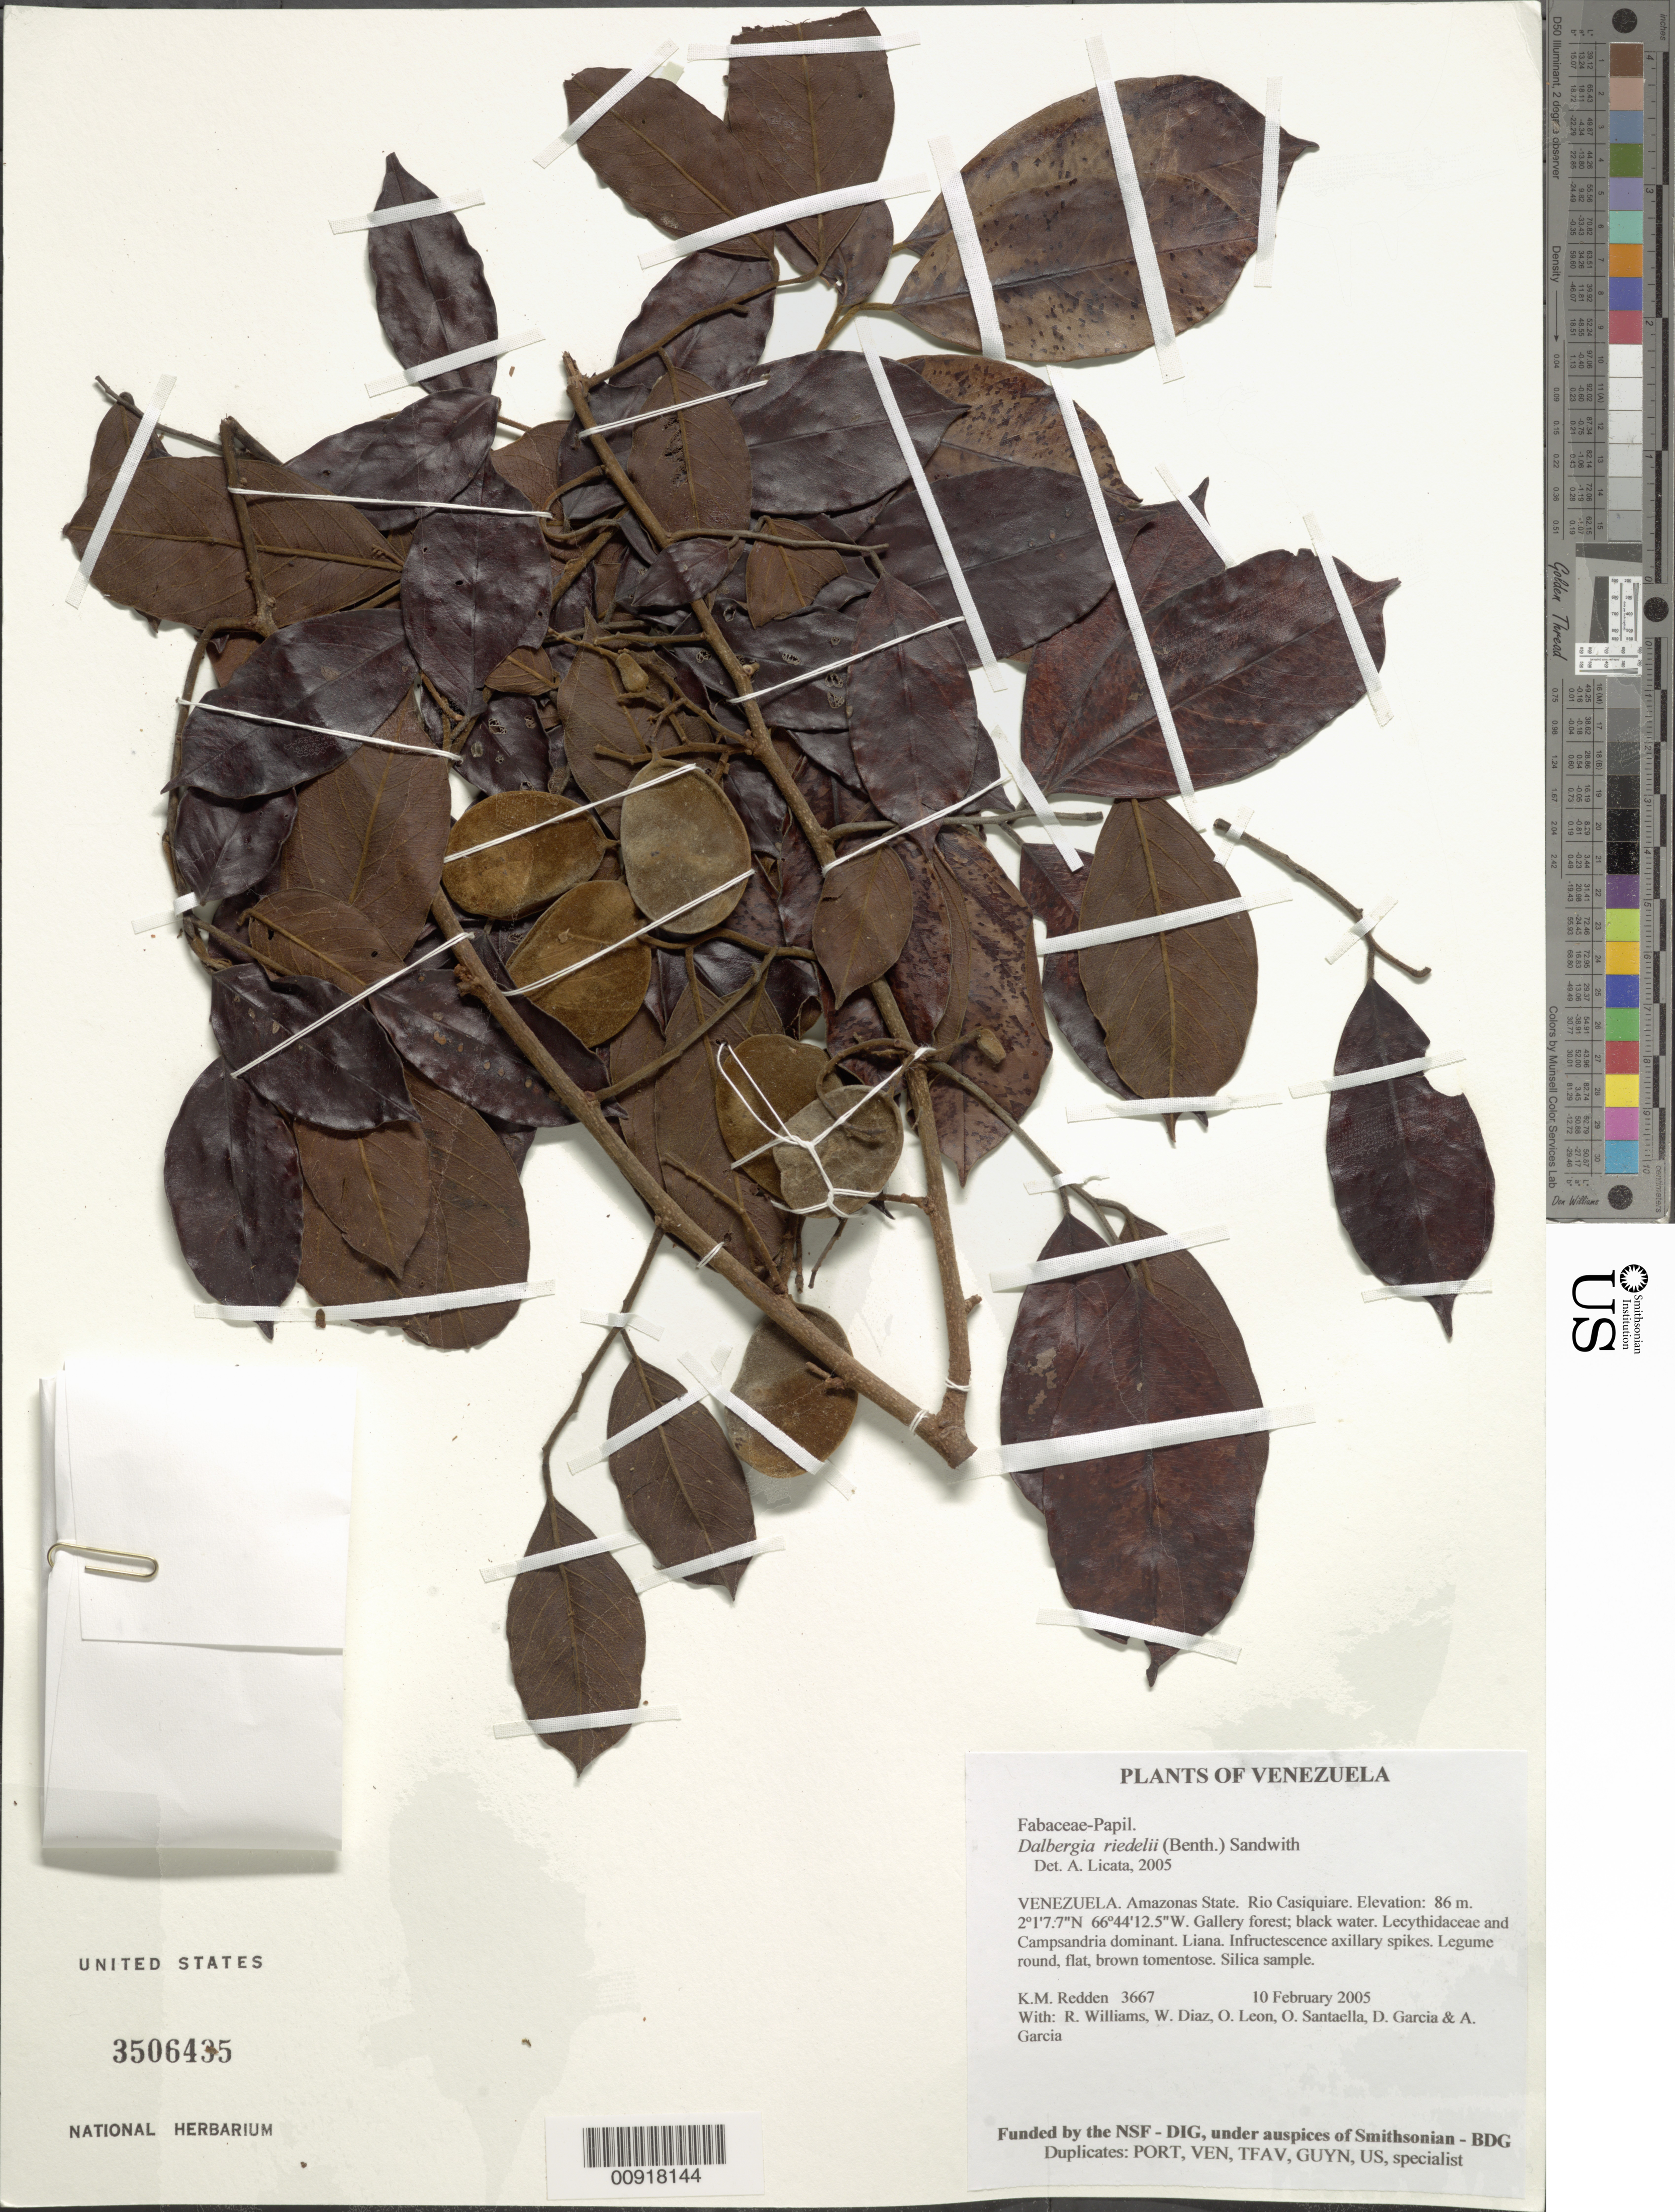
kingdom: Plantae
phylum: Tracheophyta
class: Magnoliopsida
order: Fabales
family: Fabaceae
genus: Dalbergia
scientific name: Dalbergia riedelii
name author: (Benth.) Sandwith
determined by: Licata, A., (PORT), Univ. Nac. Exp. de los Llanos Ezequiel Zamora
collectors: K. M. Redden, R. Williams, W. Díaz P., O. León, O. Santaella, D. Garcia & A. Garcia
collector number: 3667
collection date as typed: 10 February 2005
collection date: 2005-02-10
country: Venezuela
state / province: Amazonas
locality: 23 - Rio Casiquiare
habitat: Gallery forest; black water. Lecythidaceae and Campsiandra dominant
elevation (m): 86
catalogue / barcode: US 3506435